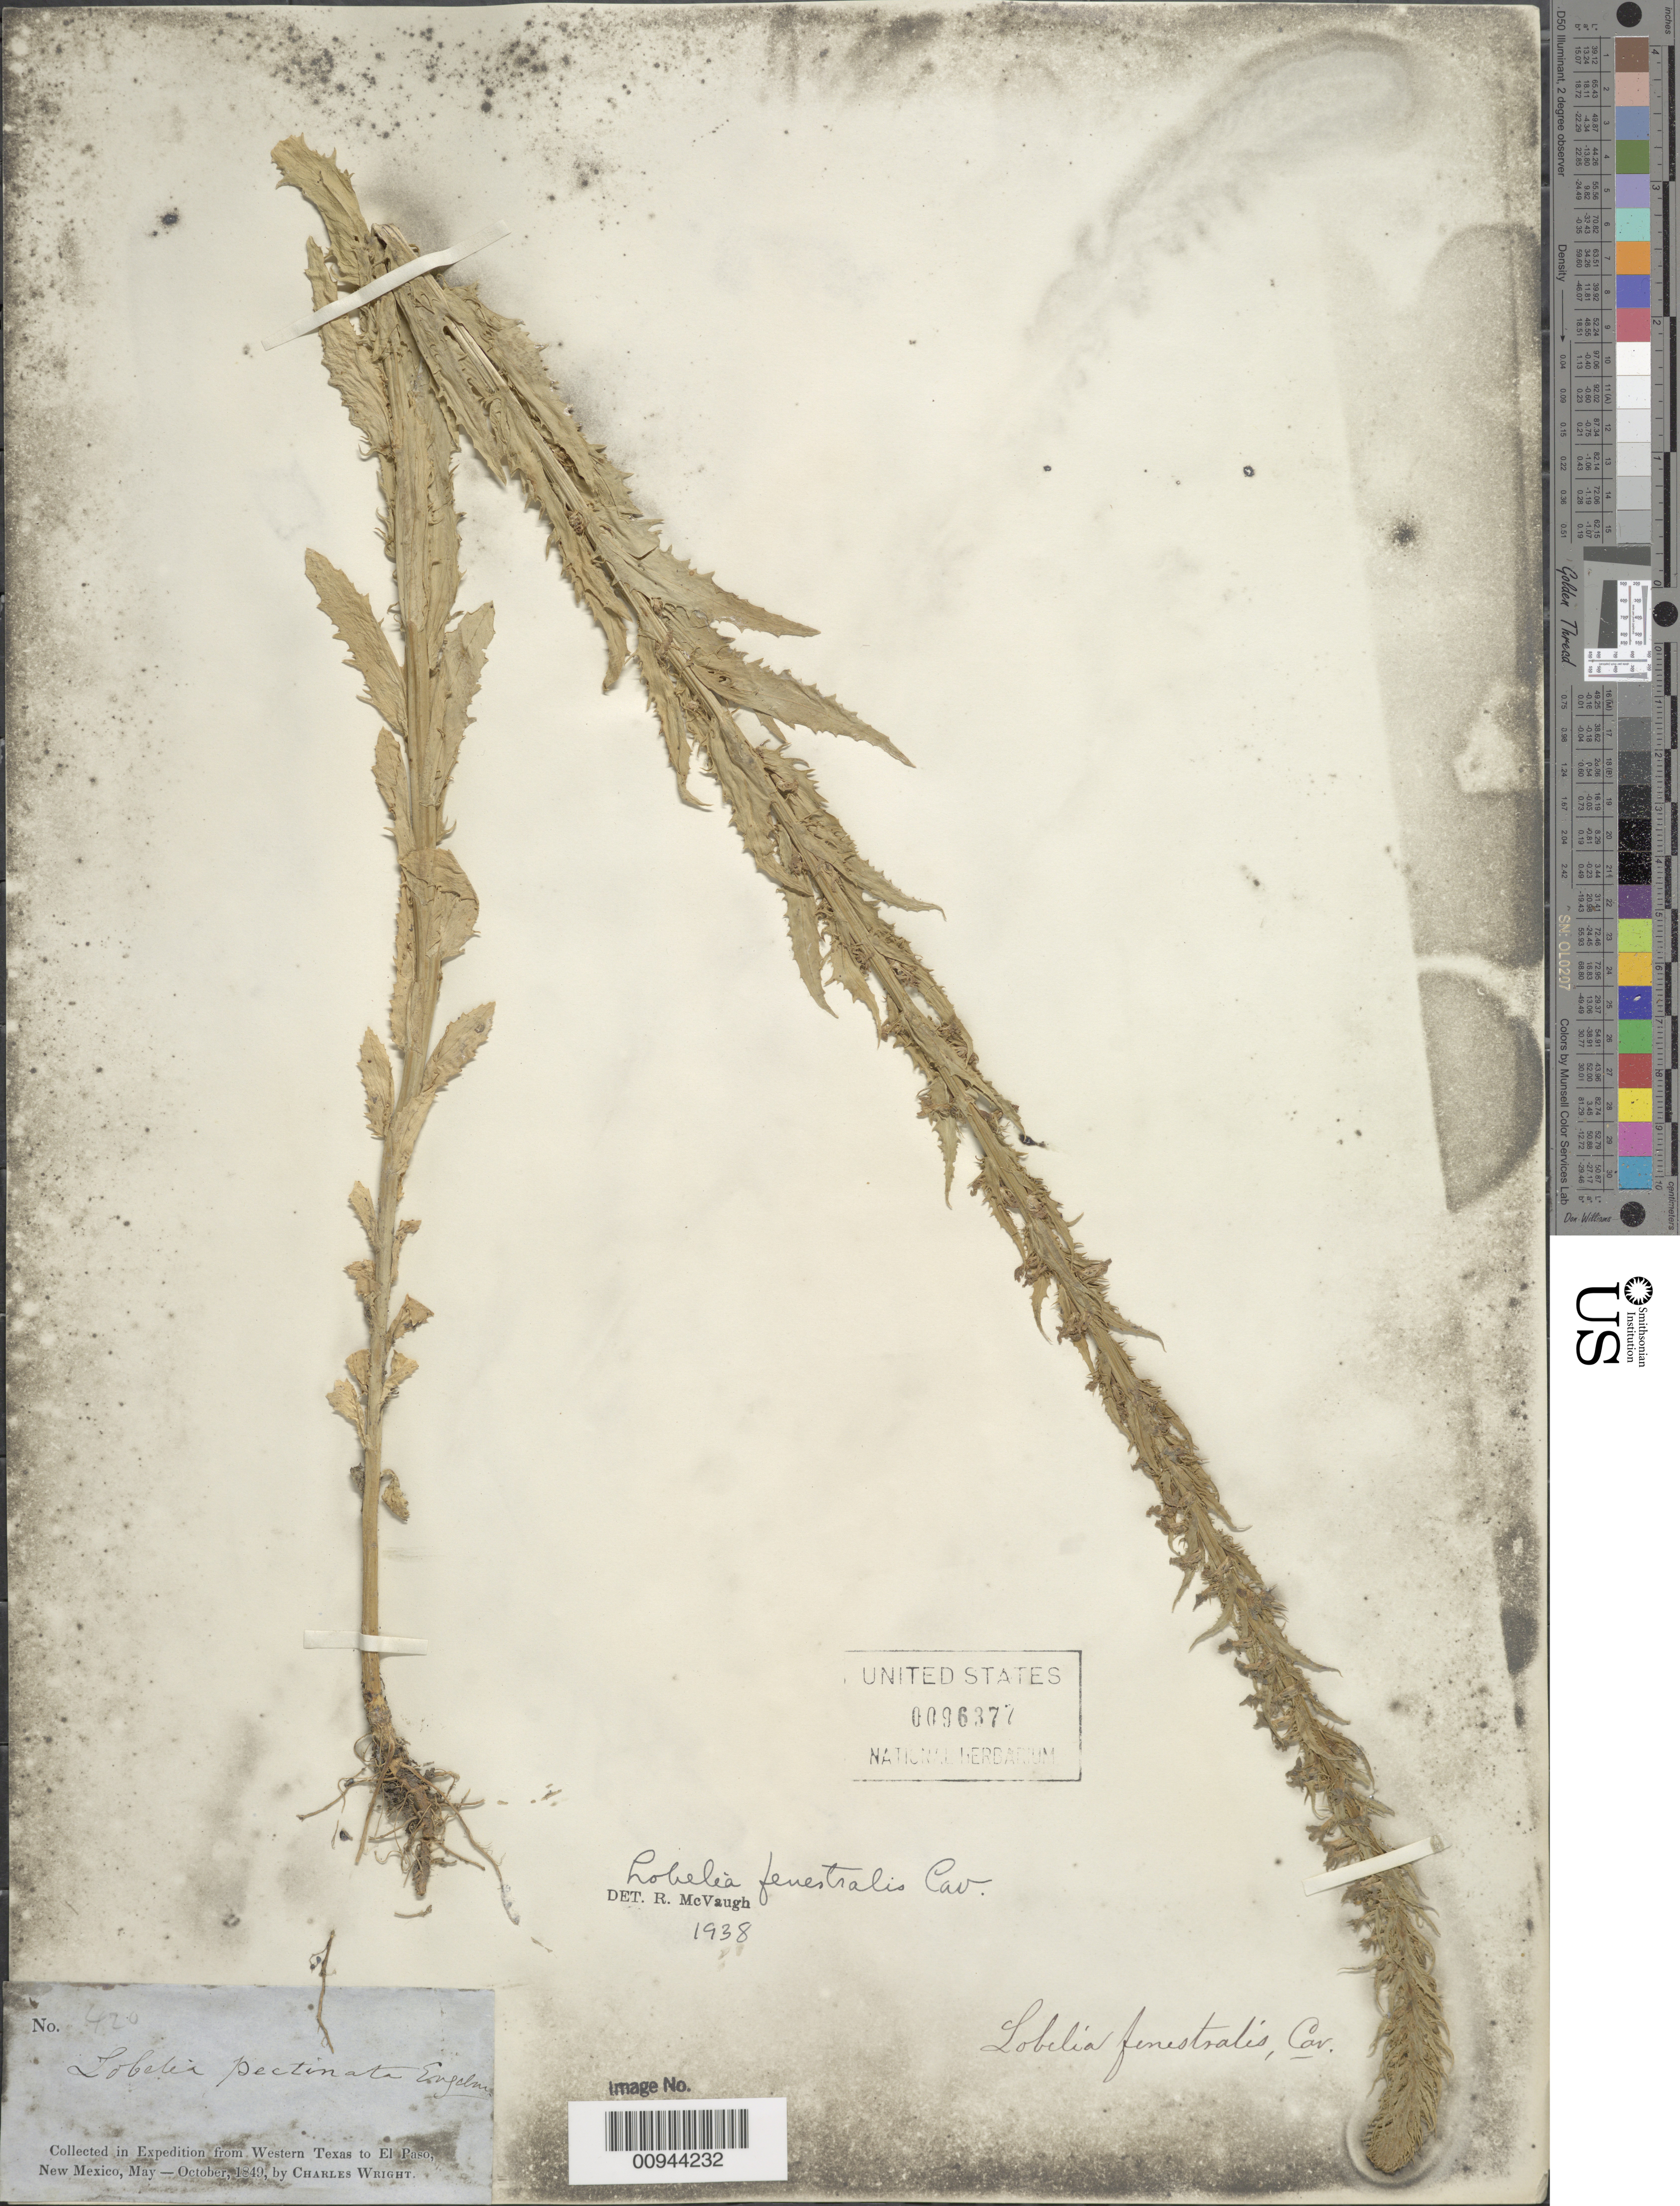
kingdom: Plantae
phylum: Tracheophyta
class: Magnoliopsida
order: Asterales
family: Campanulaceae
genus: Lobelia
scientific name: Lobelia fenestralis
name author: Cav.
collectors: C. Wright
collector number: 420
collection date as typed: May to October 1849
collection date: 1849-05/1849-10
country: United States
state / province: Texas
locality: Collected in expedition from Western Texas to El Paso, New Mexico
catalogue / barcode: US 96377